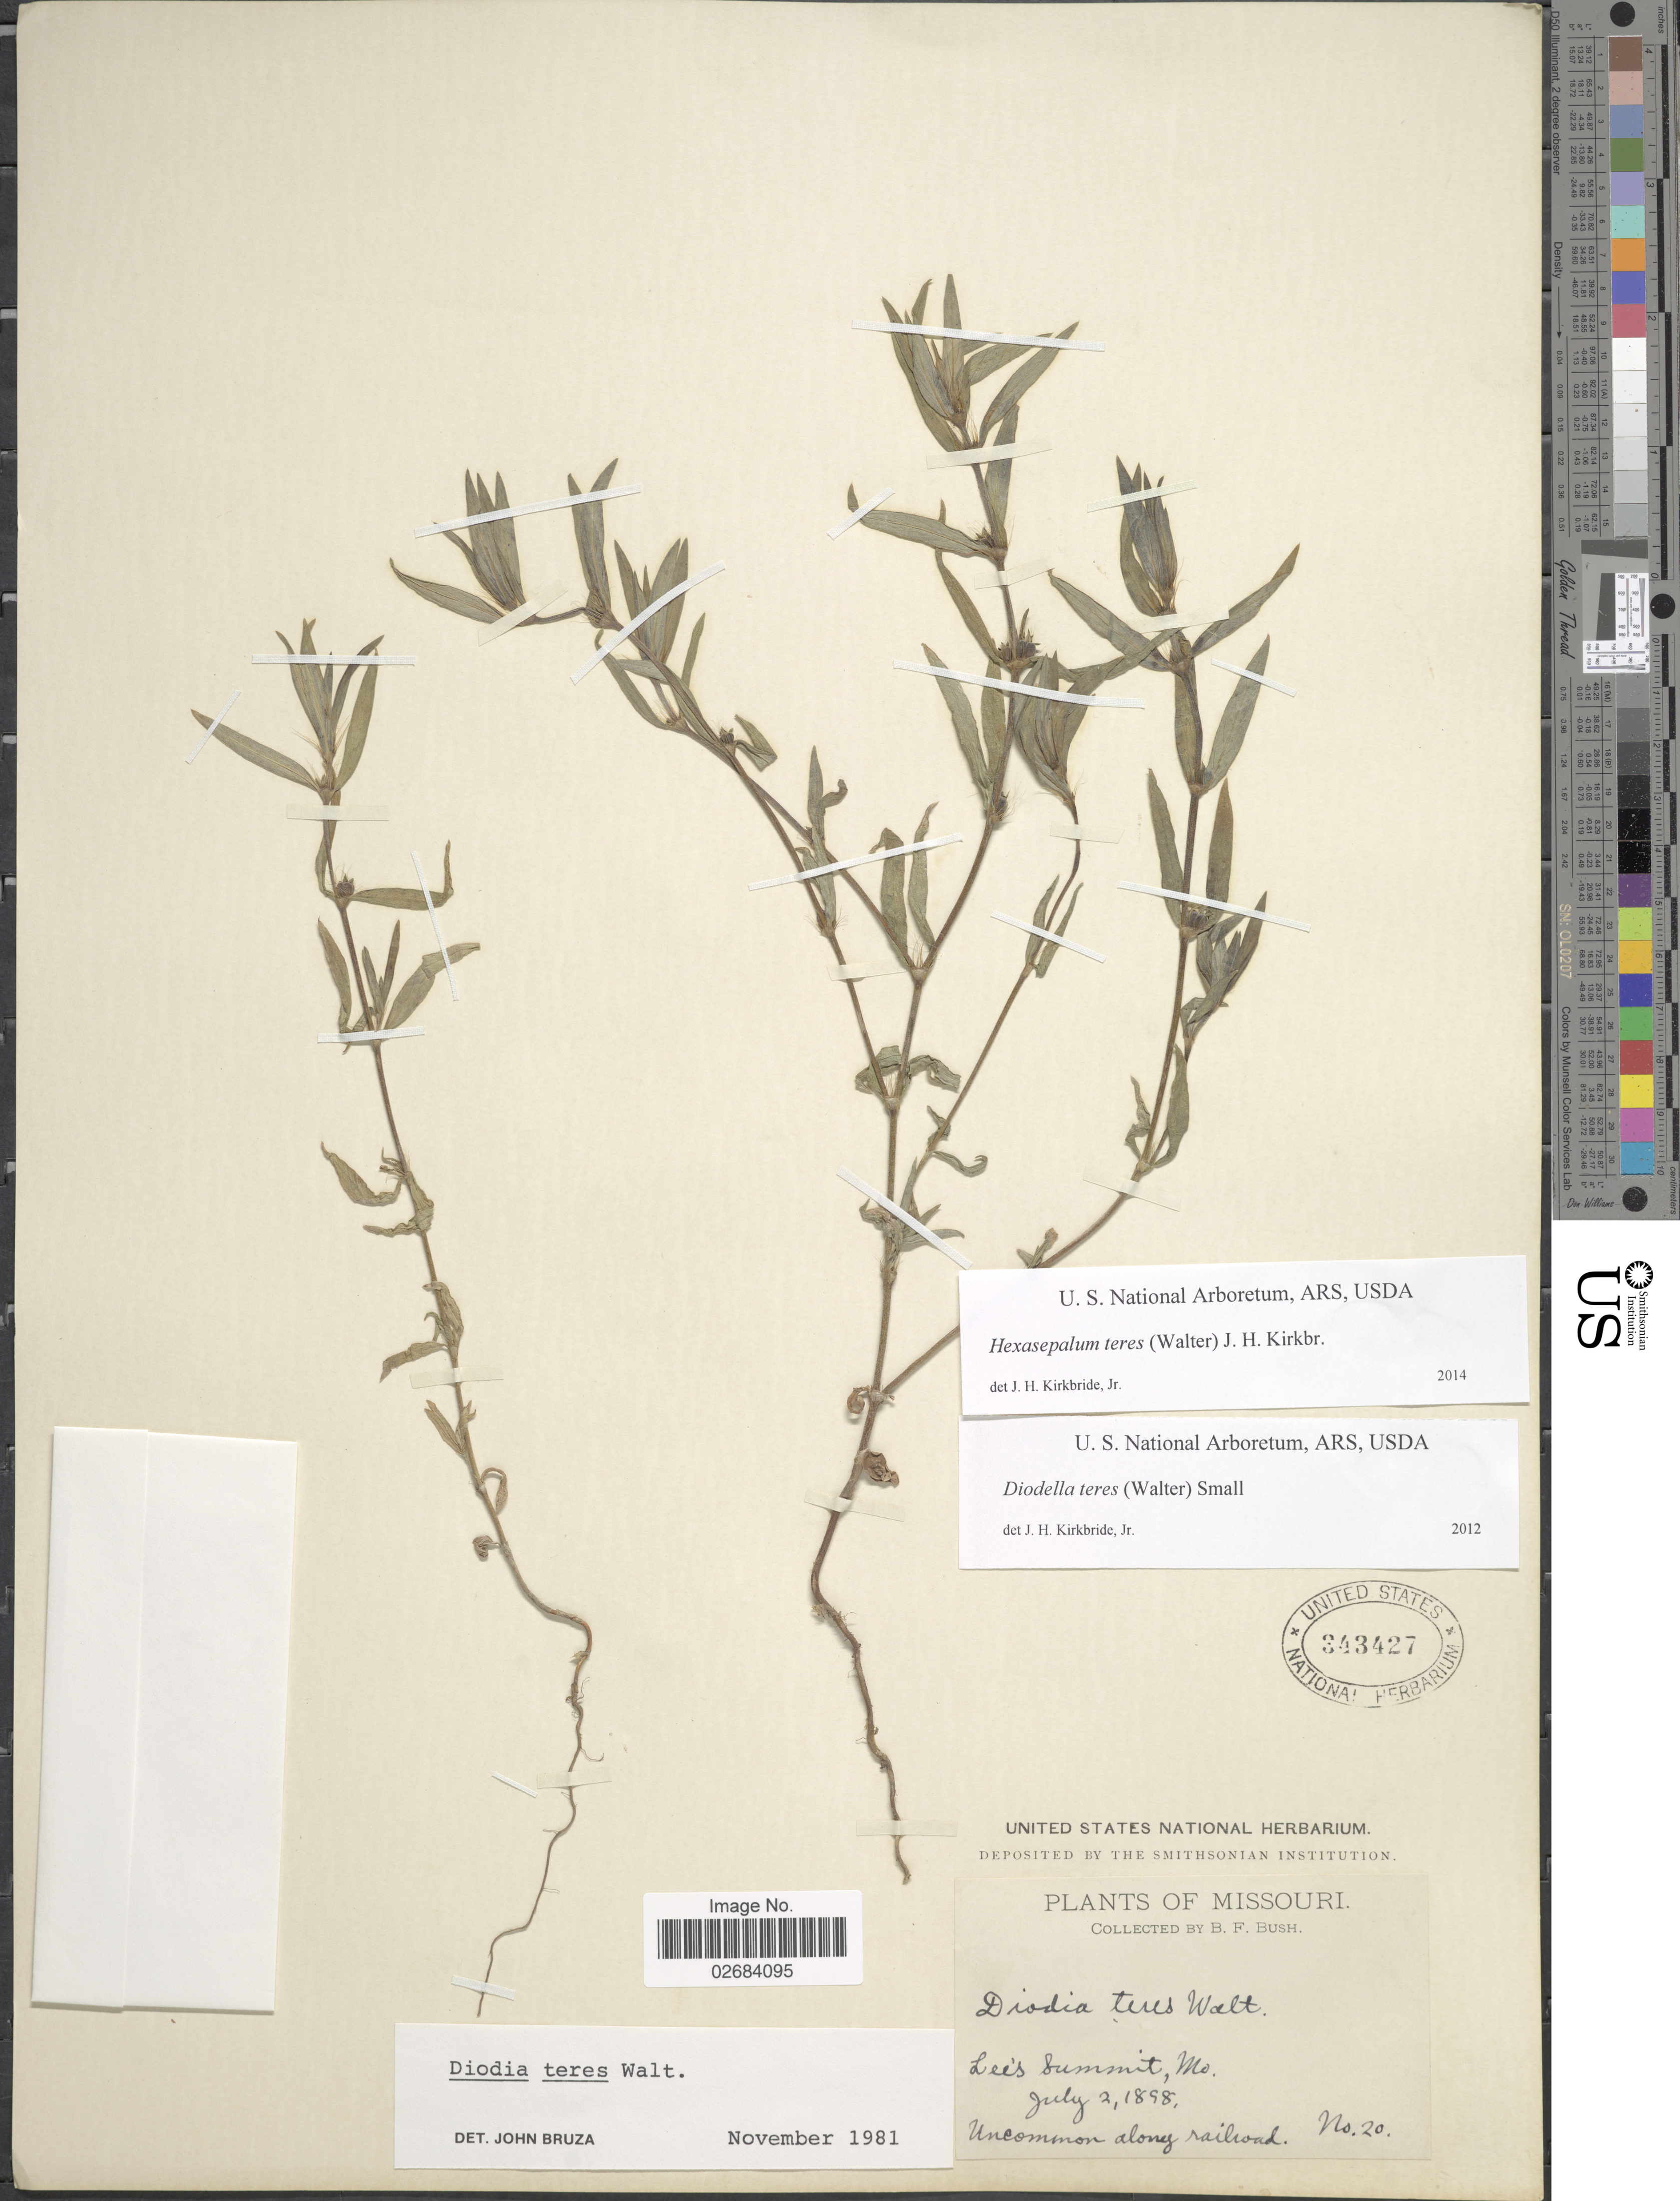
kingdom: Plantae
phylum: Tracheophyta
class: Magnoliopsida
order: Gentianales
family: Rubiaceae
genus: Diodia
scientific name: Diodia teres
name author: Walter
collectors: B. F. Bush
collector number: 20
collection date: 1898-07-02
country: United States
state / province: Missouri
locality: Lee's Summit, uncommon along railroad.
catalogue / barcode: US 343427